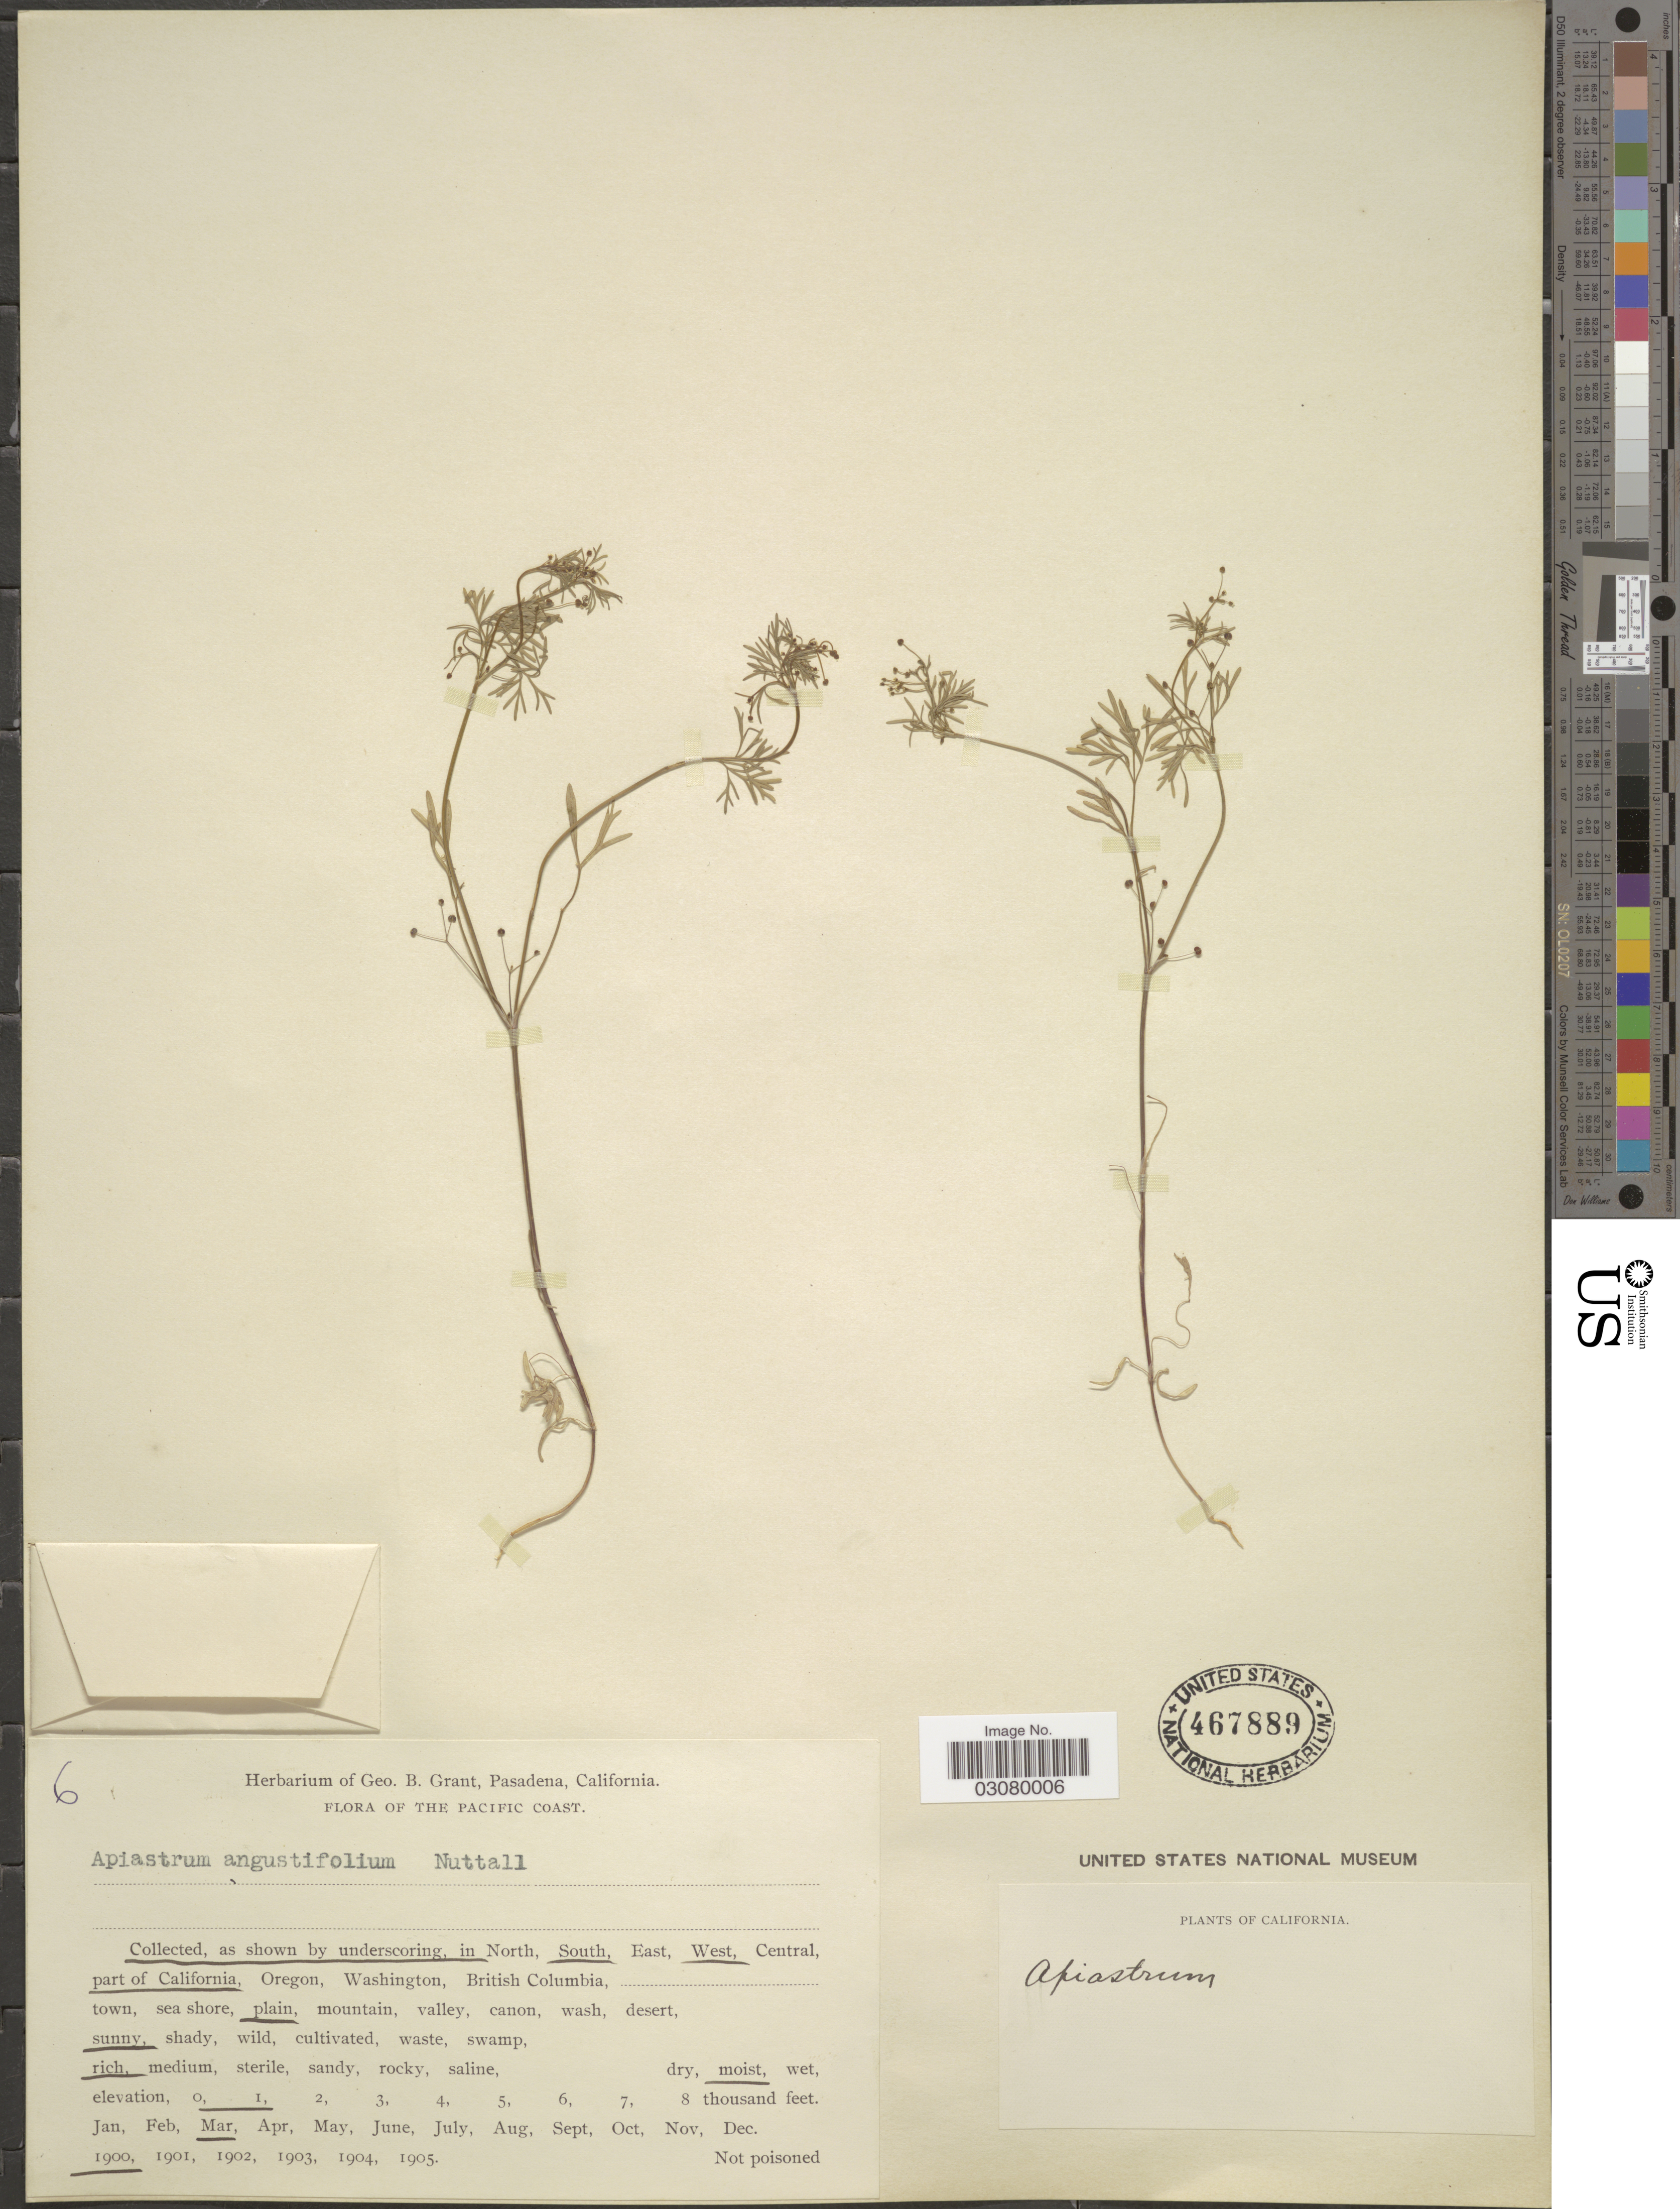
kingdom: Plantae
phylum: Tracheophyta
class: Magnoliopsida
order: Apiales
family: Apiaceae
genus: Apiastrum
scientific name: Apiastrum angustifolium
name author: Nutt.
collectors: G. Grant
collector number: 6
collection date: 1900-03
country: United States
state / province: California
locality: Pacific Coast. South, West, part of California.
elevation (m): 0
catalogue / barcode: US 467889